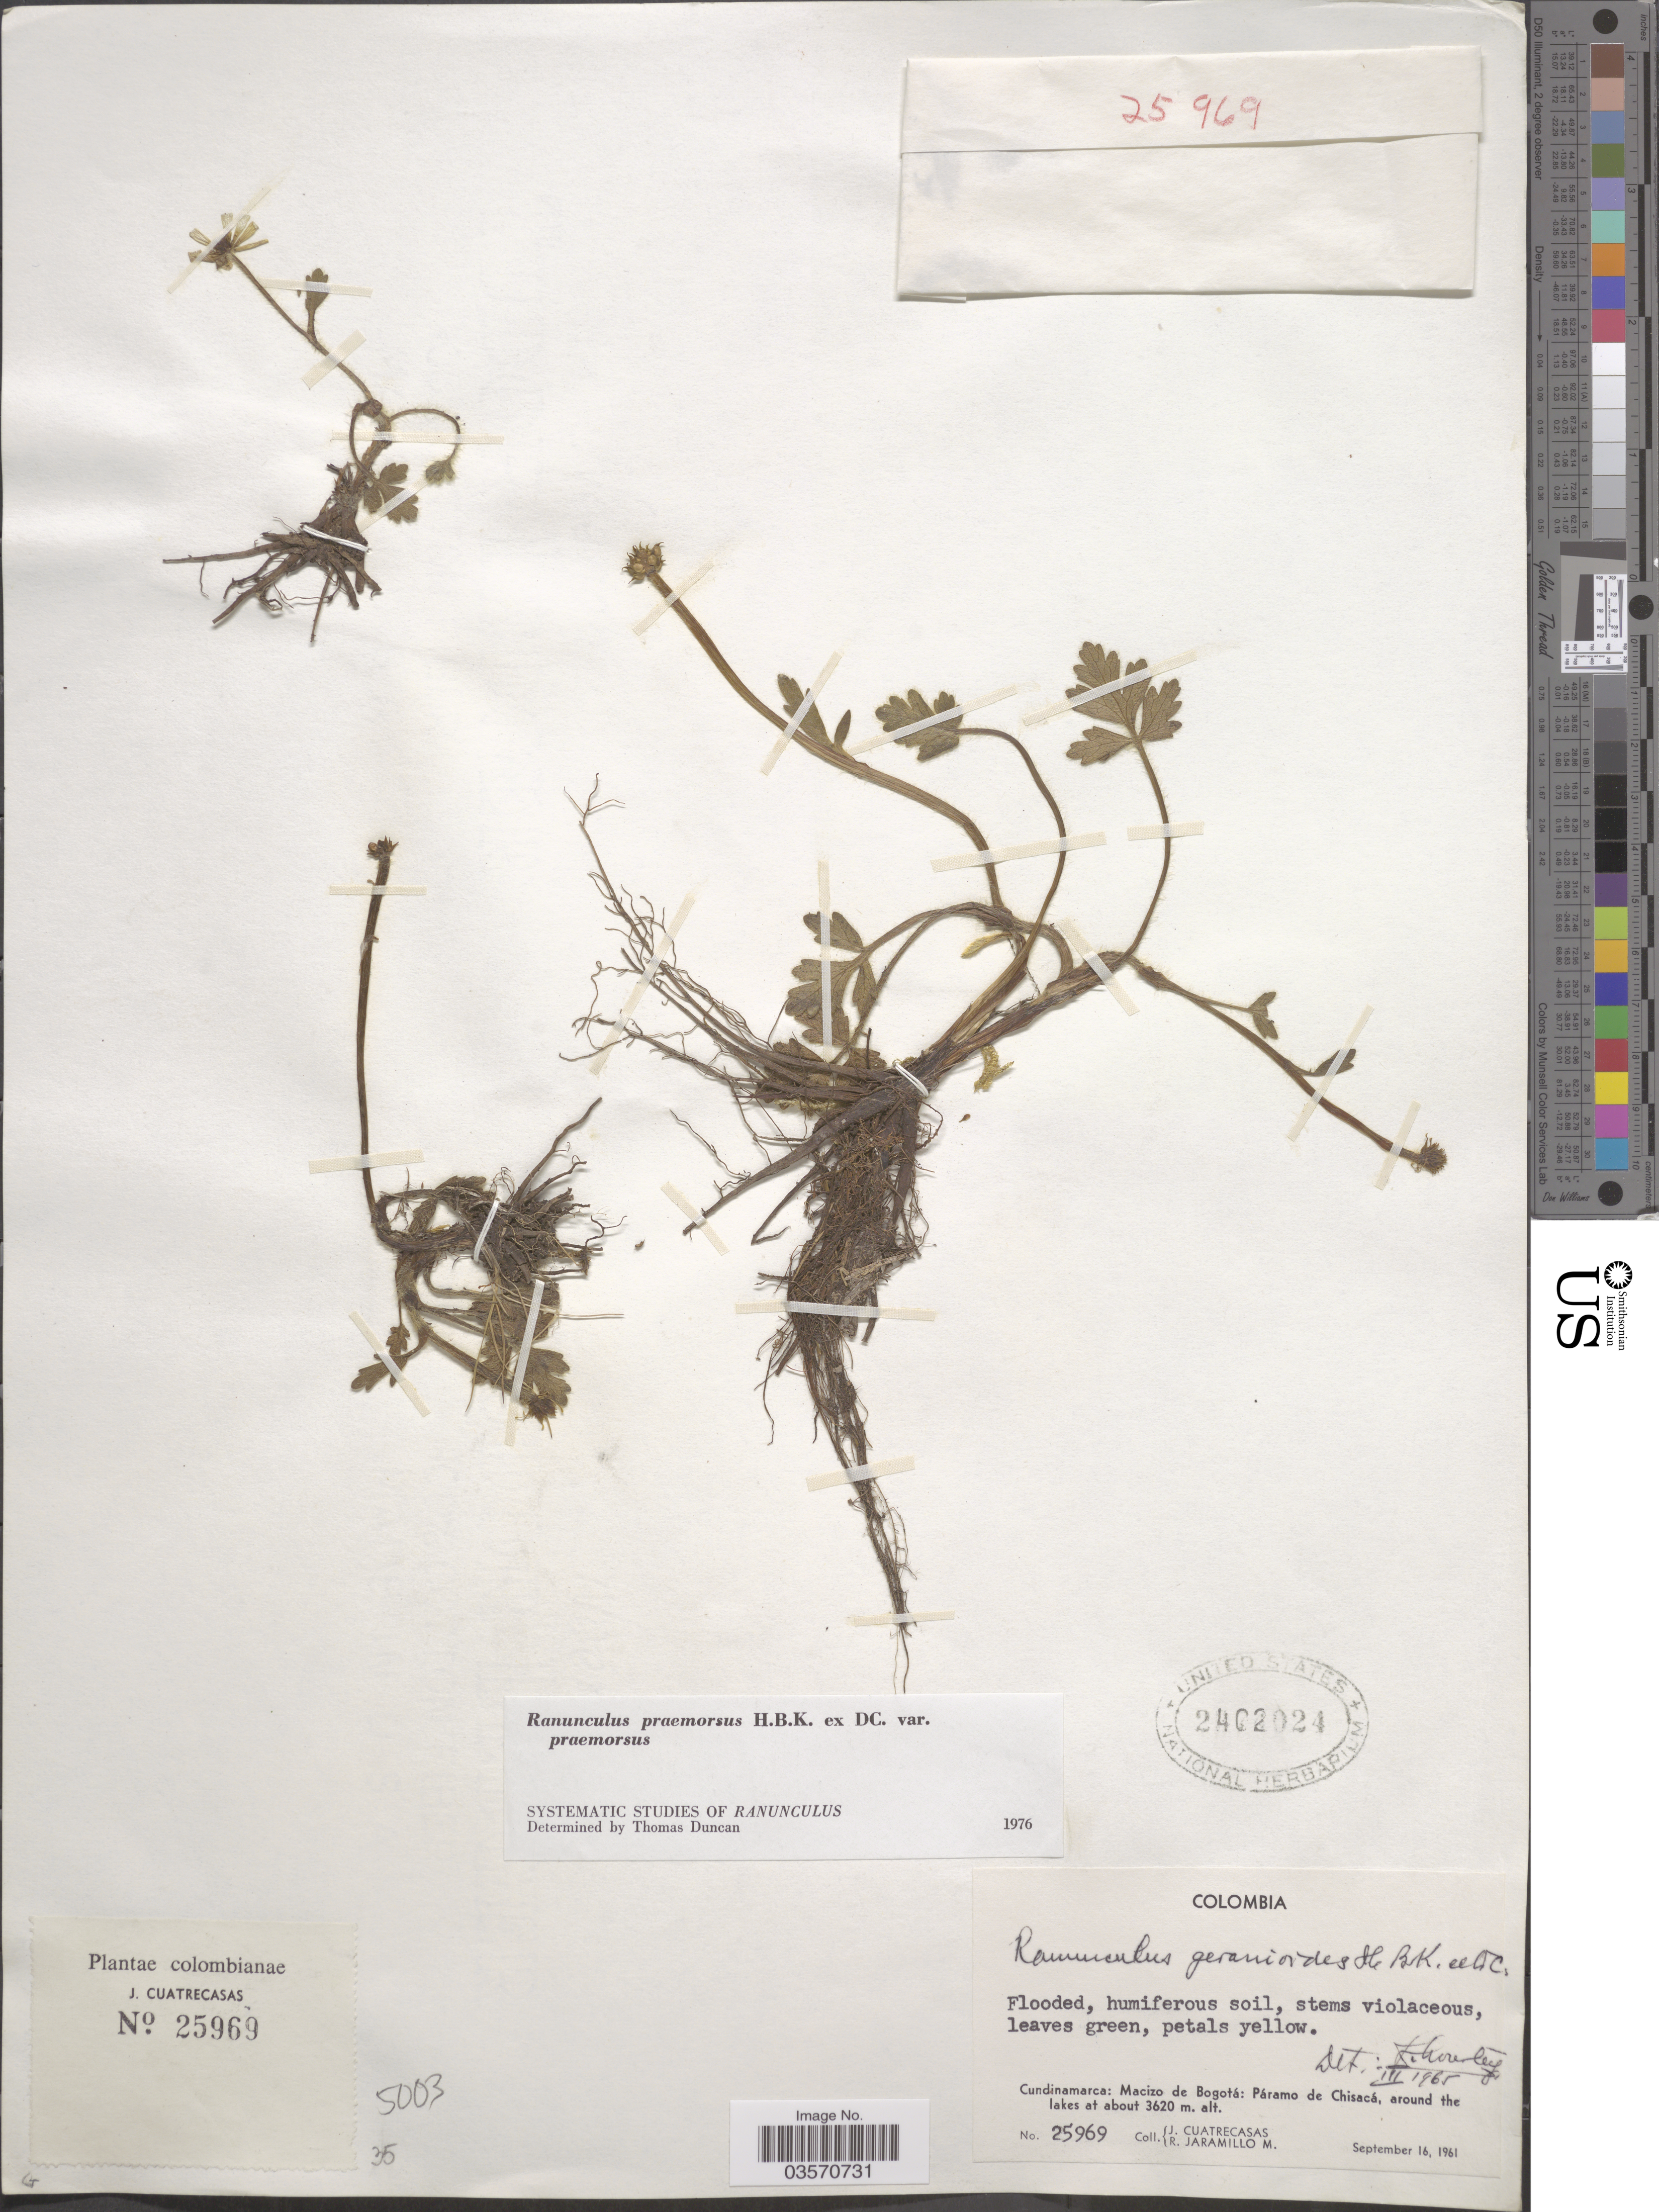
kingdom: Plantae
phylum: Tracheophyta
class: Magnoliopsida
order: Ranunculales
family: Ranunculaceae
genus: Ranunculus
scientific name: Ranunculus praemorsus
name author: Kunth ex DC.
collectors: J. Cuatrecasas & R. Jaramillo M.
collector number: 25969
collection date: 1961-09-16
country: Colombia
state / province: Cundinamarca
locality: Macizo de Bogotá: Páramo de Chisacá, around the lakes.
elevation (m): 3620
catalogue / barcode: US 2402024